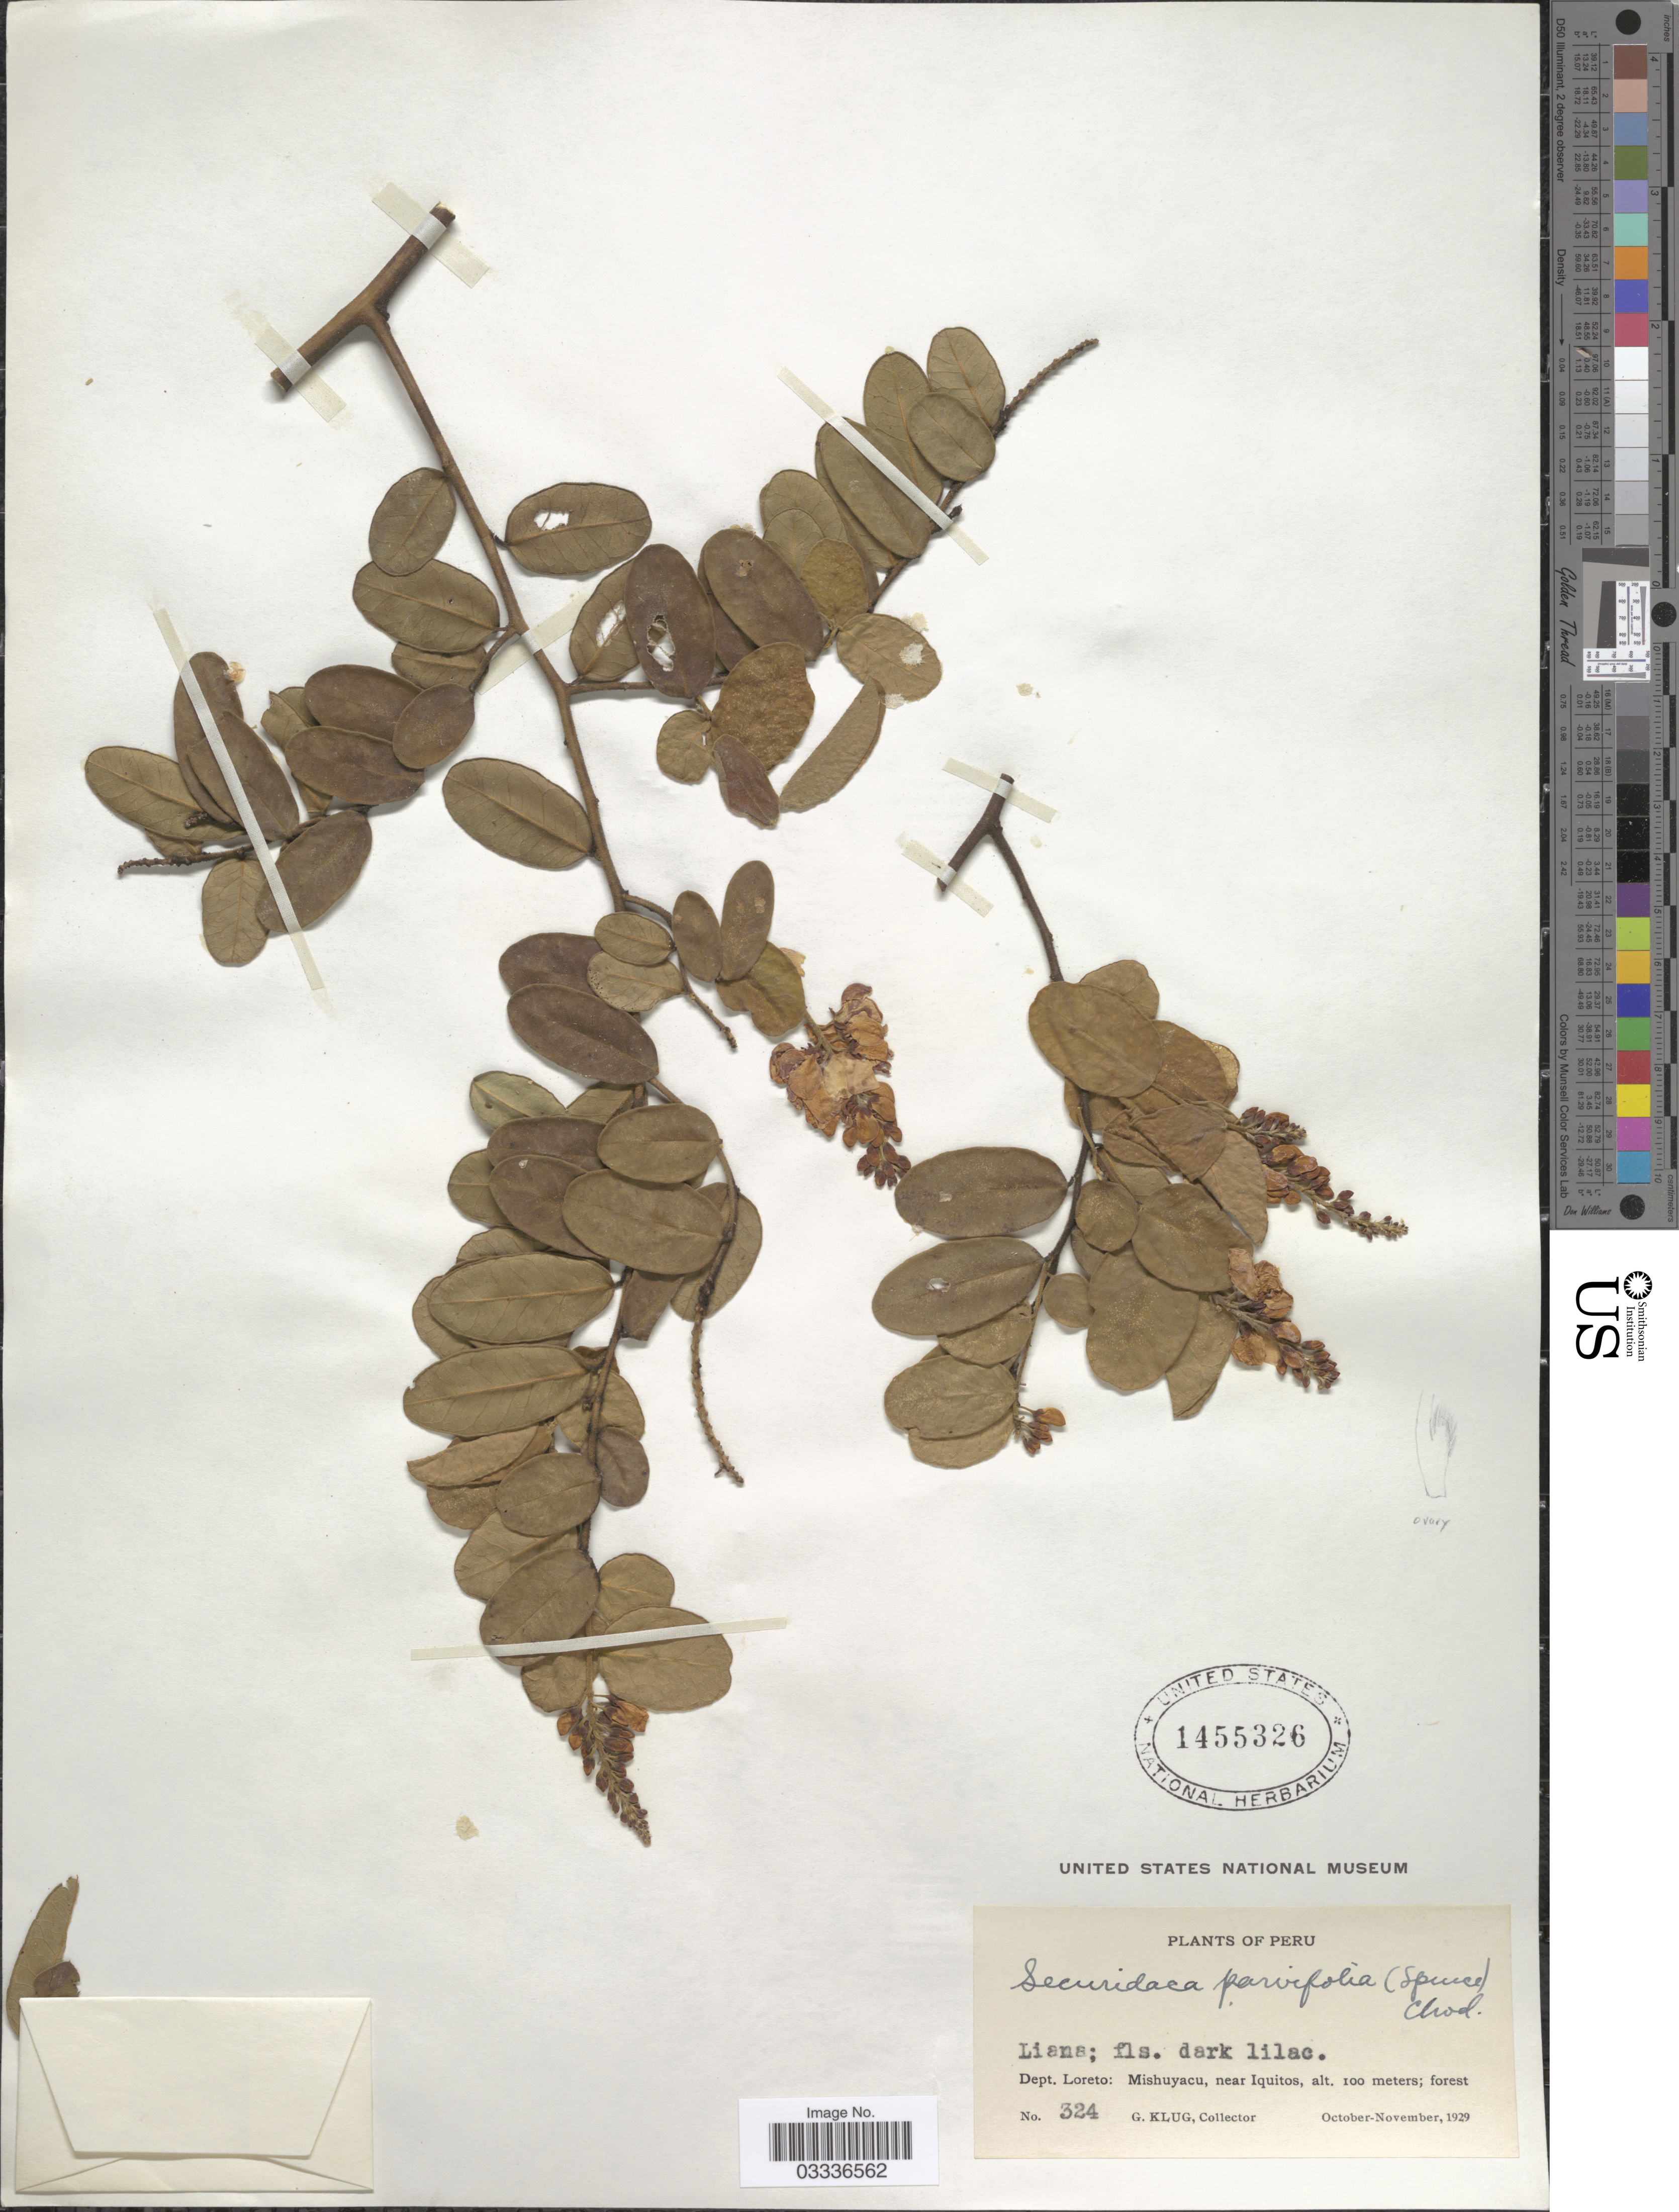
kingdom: Plantae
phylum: Tracheophyta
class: Magnoliopsida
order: Fabales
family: Polygalaceae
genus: Securidaca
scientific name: Securidaca rivinifolia var. parvifolia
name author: A.W. Benn.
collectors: G. Klug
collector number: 324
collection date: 1929-10/1929-11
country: Peru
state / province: Loreto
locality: Dept. Loreto: Mishuyacu, near Iquitos.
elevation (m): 100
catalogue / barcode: US 1455326